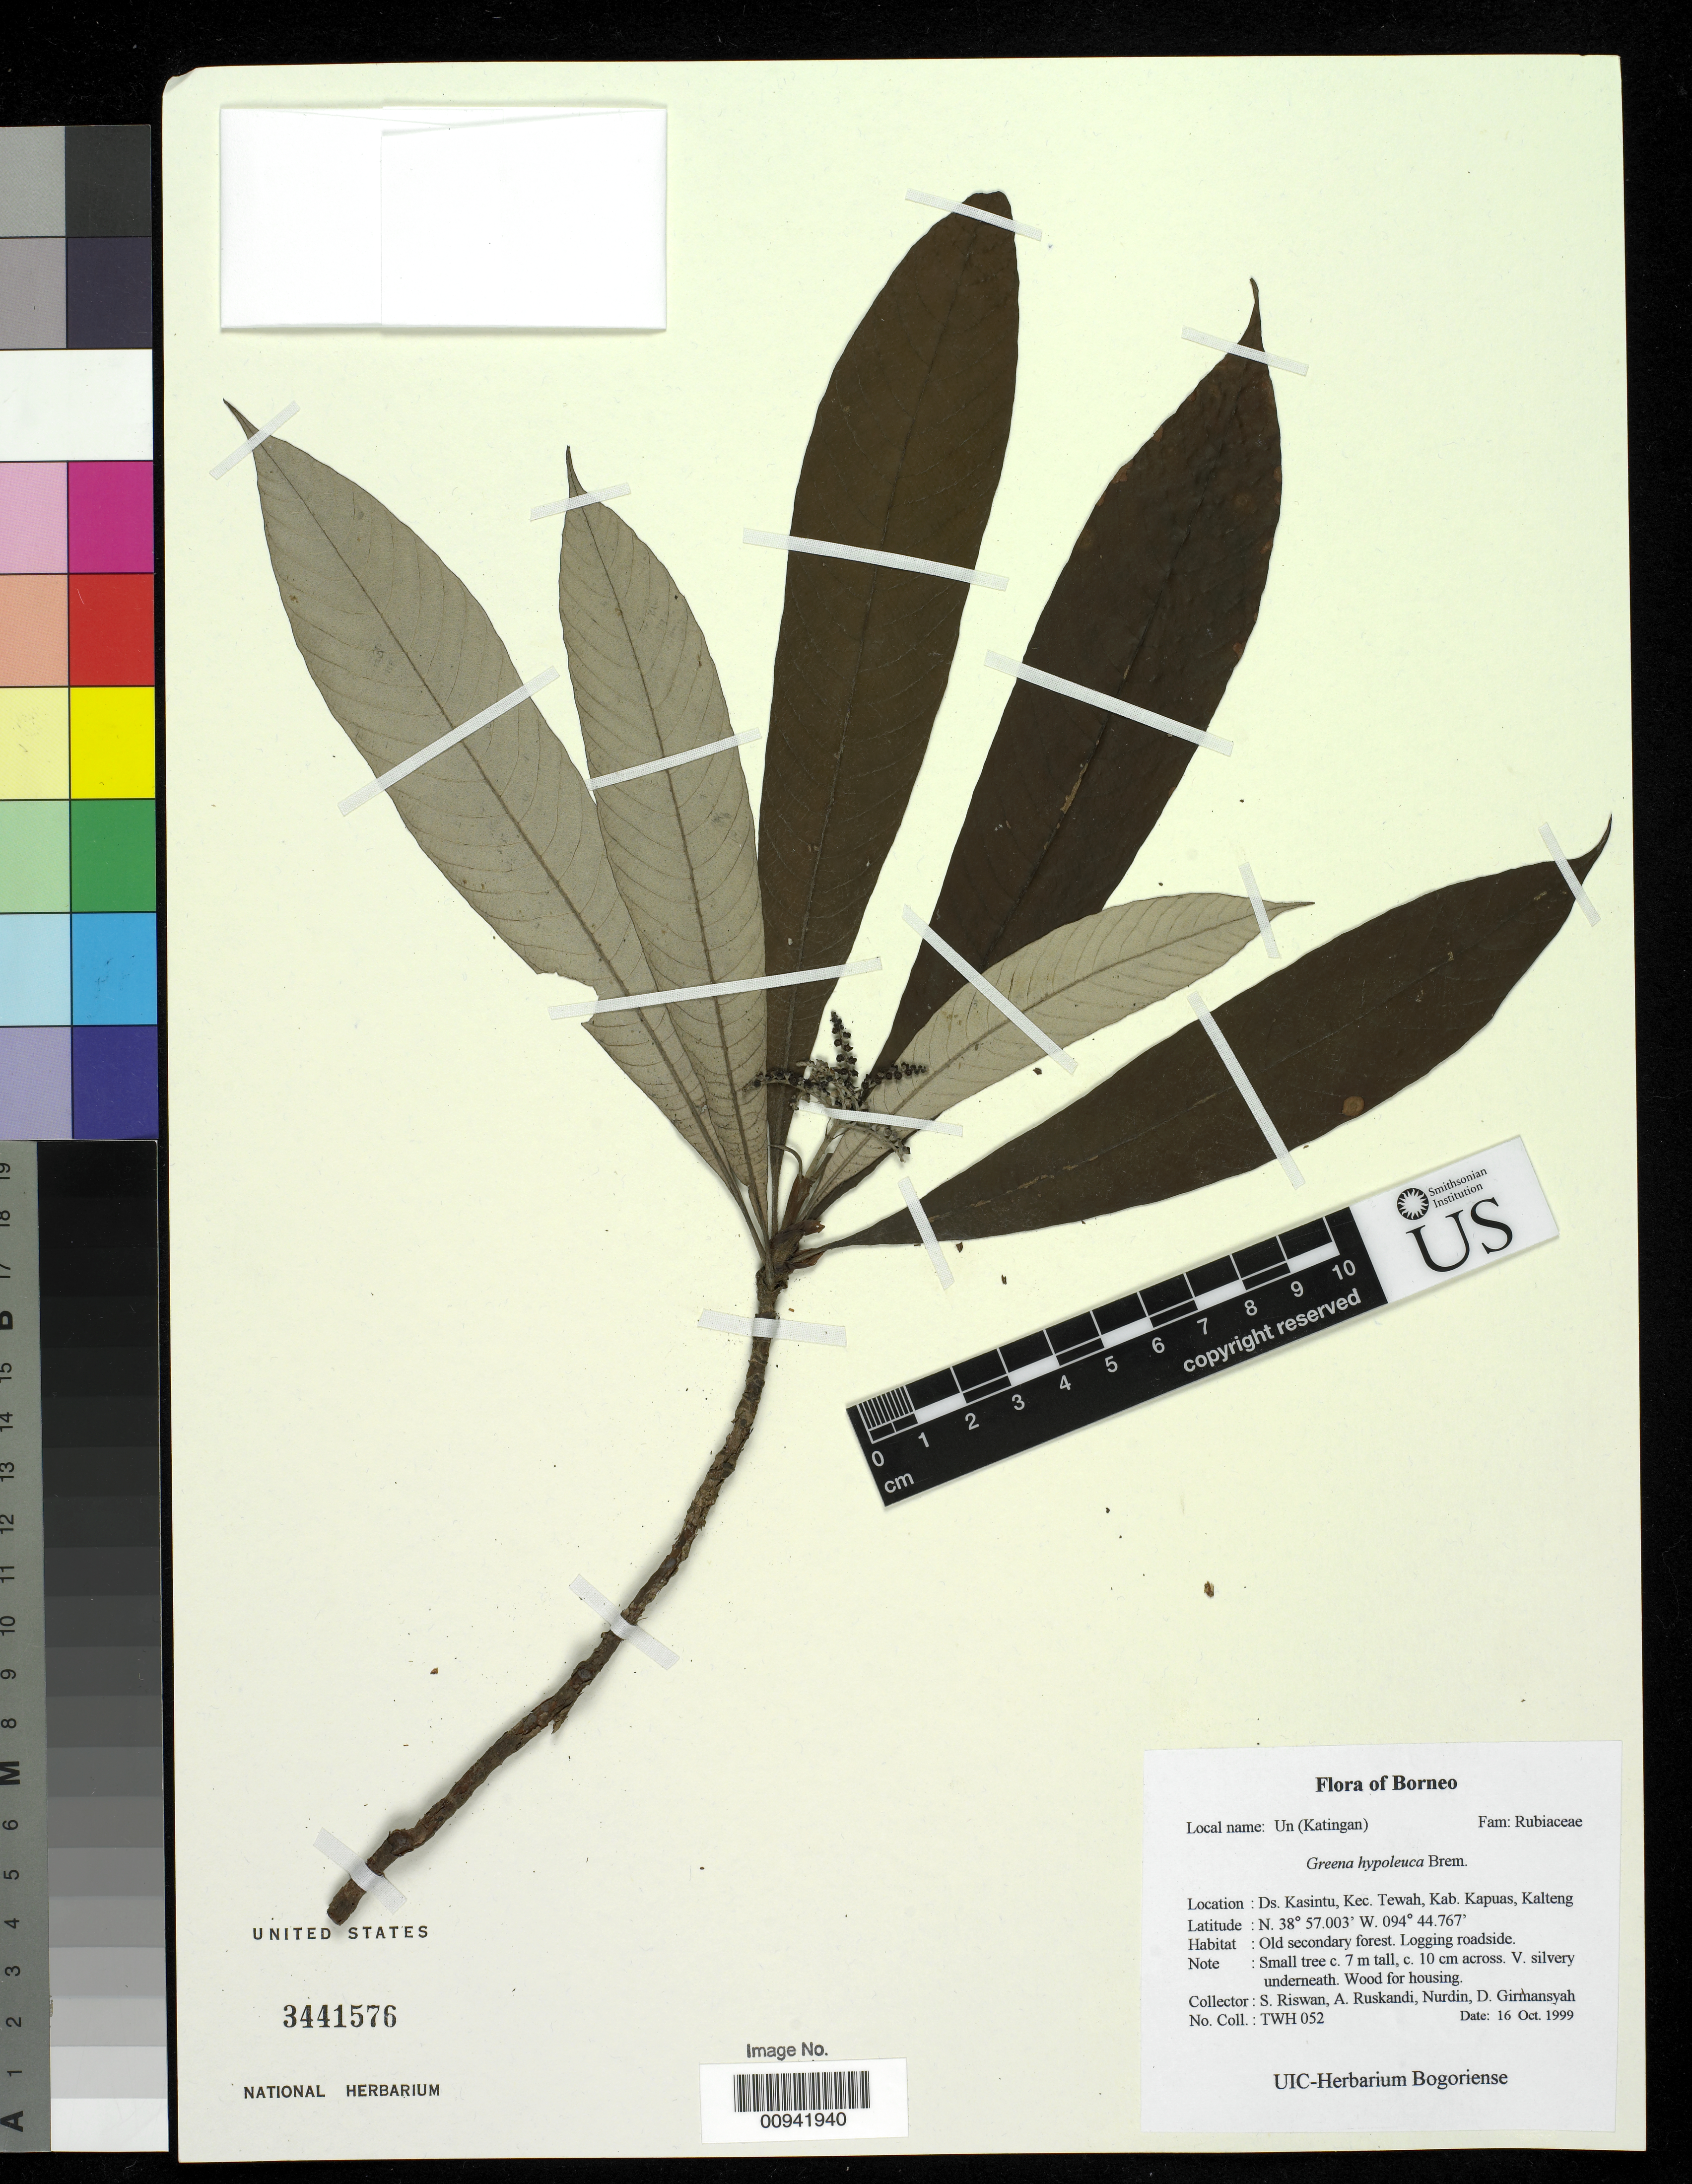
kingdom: Plantae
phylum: Tracheophyta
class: Magnoliopsida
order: Gentianales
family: Rubiaceae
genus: Greenea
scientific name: Greenea hypoleuca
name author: Brem.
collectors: S. Riswan, Nurdin, D., A. Ruskandi & D. Girmansyah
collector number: TWH 052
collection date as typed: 16 Oct 1999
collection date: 1999-10-16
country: Malaysia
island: Borneo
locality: Ds. Kasintu, Kec. Tewah, Kab. Kapuas, Kalteng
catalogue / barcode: US 3441576